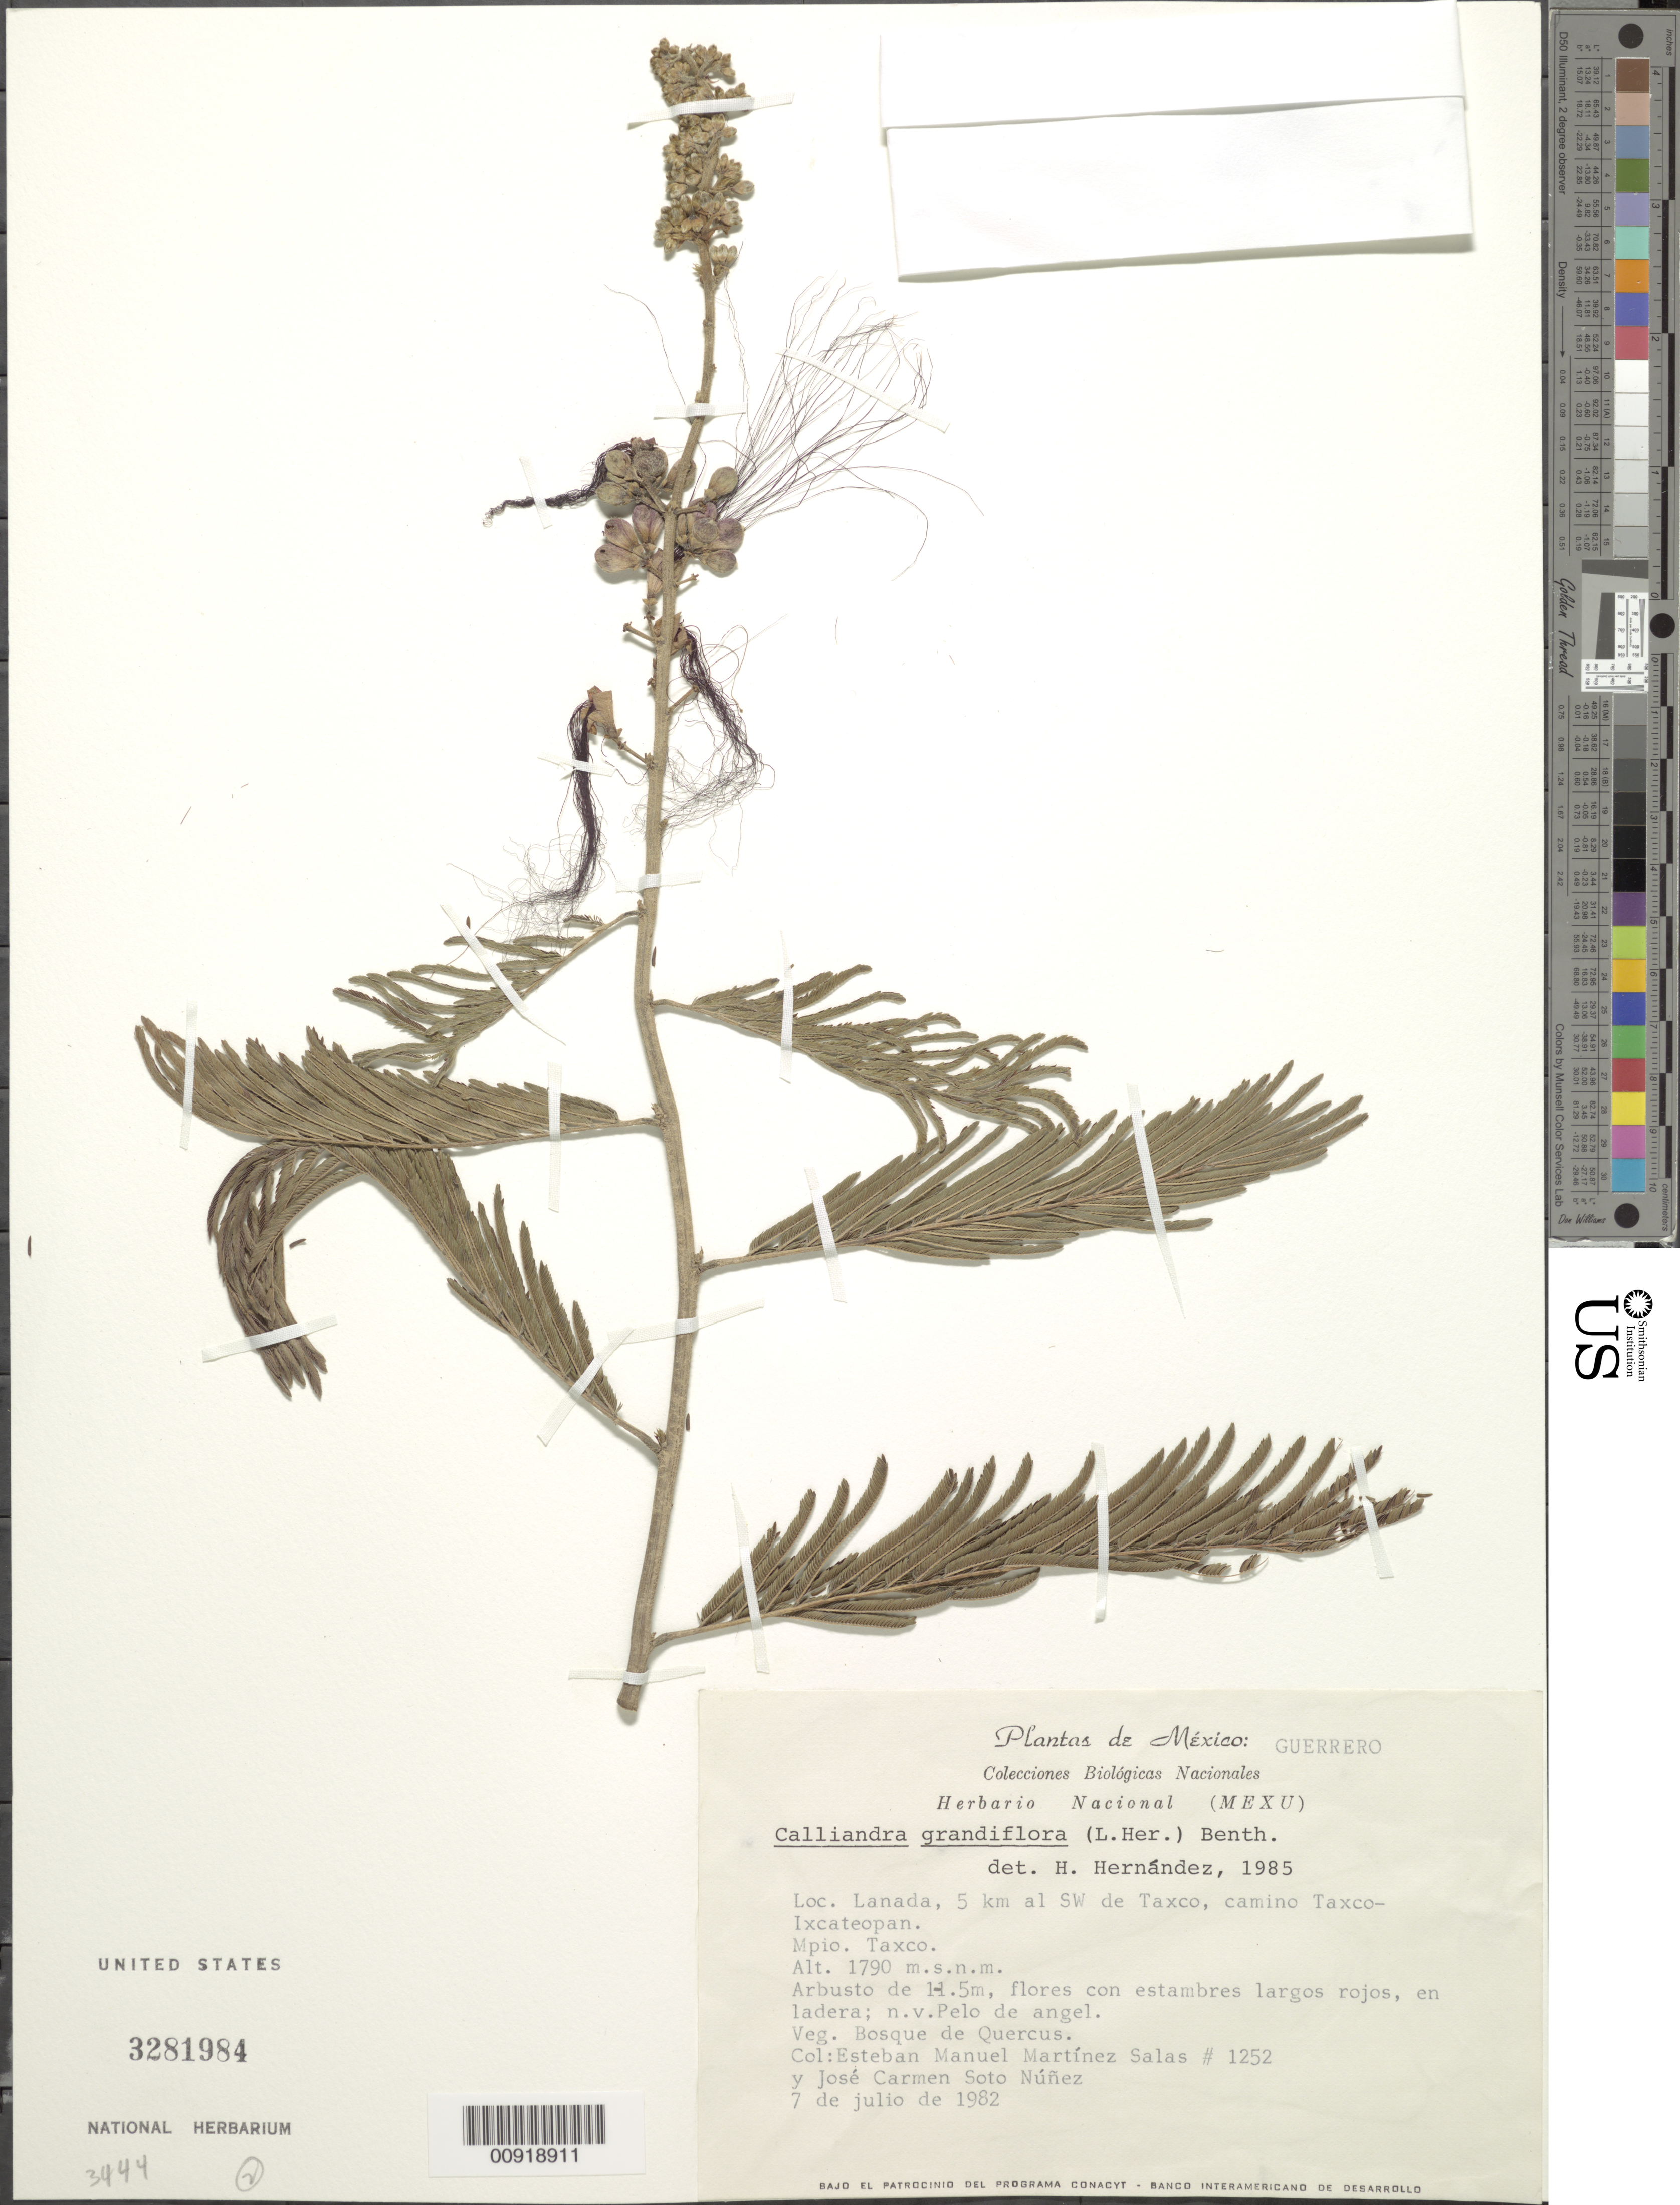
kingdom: Plantae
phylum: Tracheophyta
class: Magnoliopsida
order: Fabales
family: Fabaceae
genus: Calliandra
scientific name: Calliandra grandiflora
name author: (L'Hér.) Benth.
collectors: E. M. Martínez S. & J. Soto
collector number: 1252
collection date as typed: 07 Jul 1982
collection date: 1982-07-07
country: Mexico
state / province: Guerrero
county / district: Taxco de Alarcón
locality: Lanada, 5 km. al SW de Taxco, camino Taxco - Ixcateopan.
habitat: En ladera. Bosque de Quercus.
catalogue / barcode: US 3281984